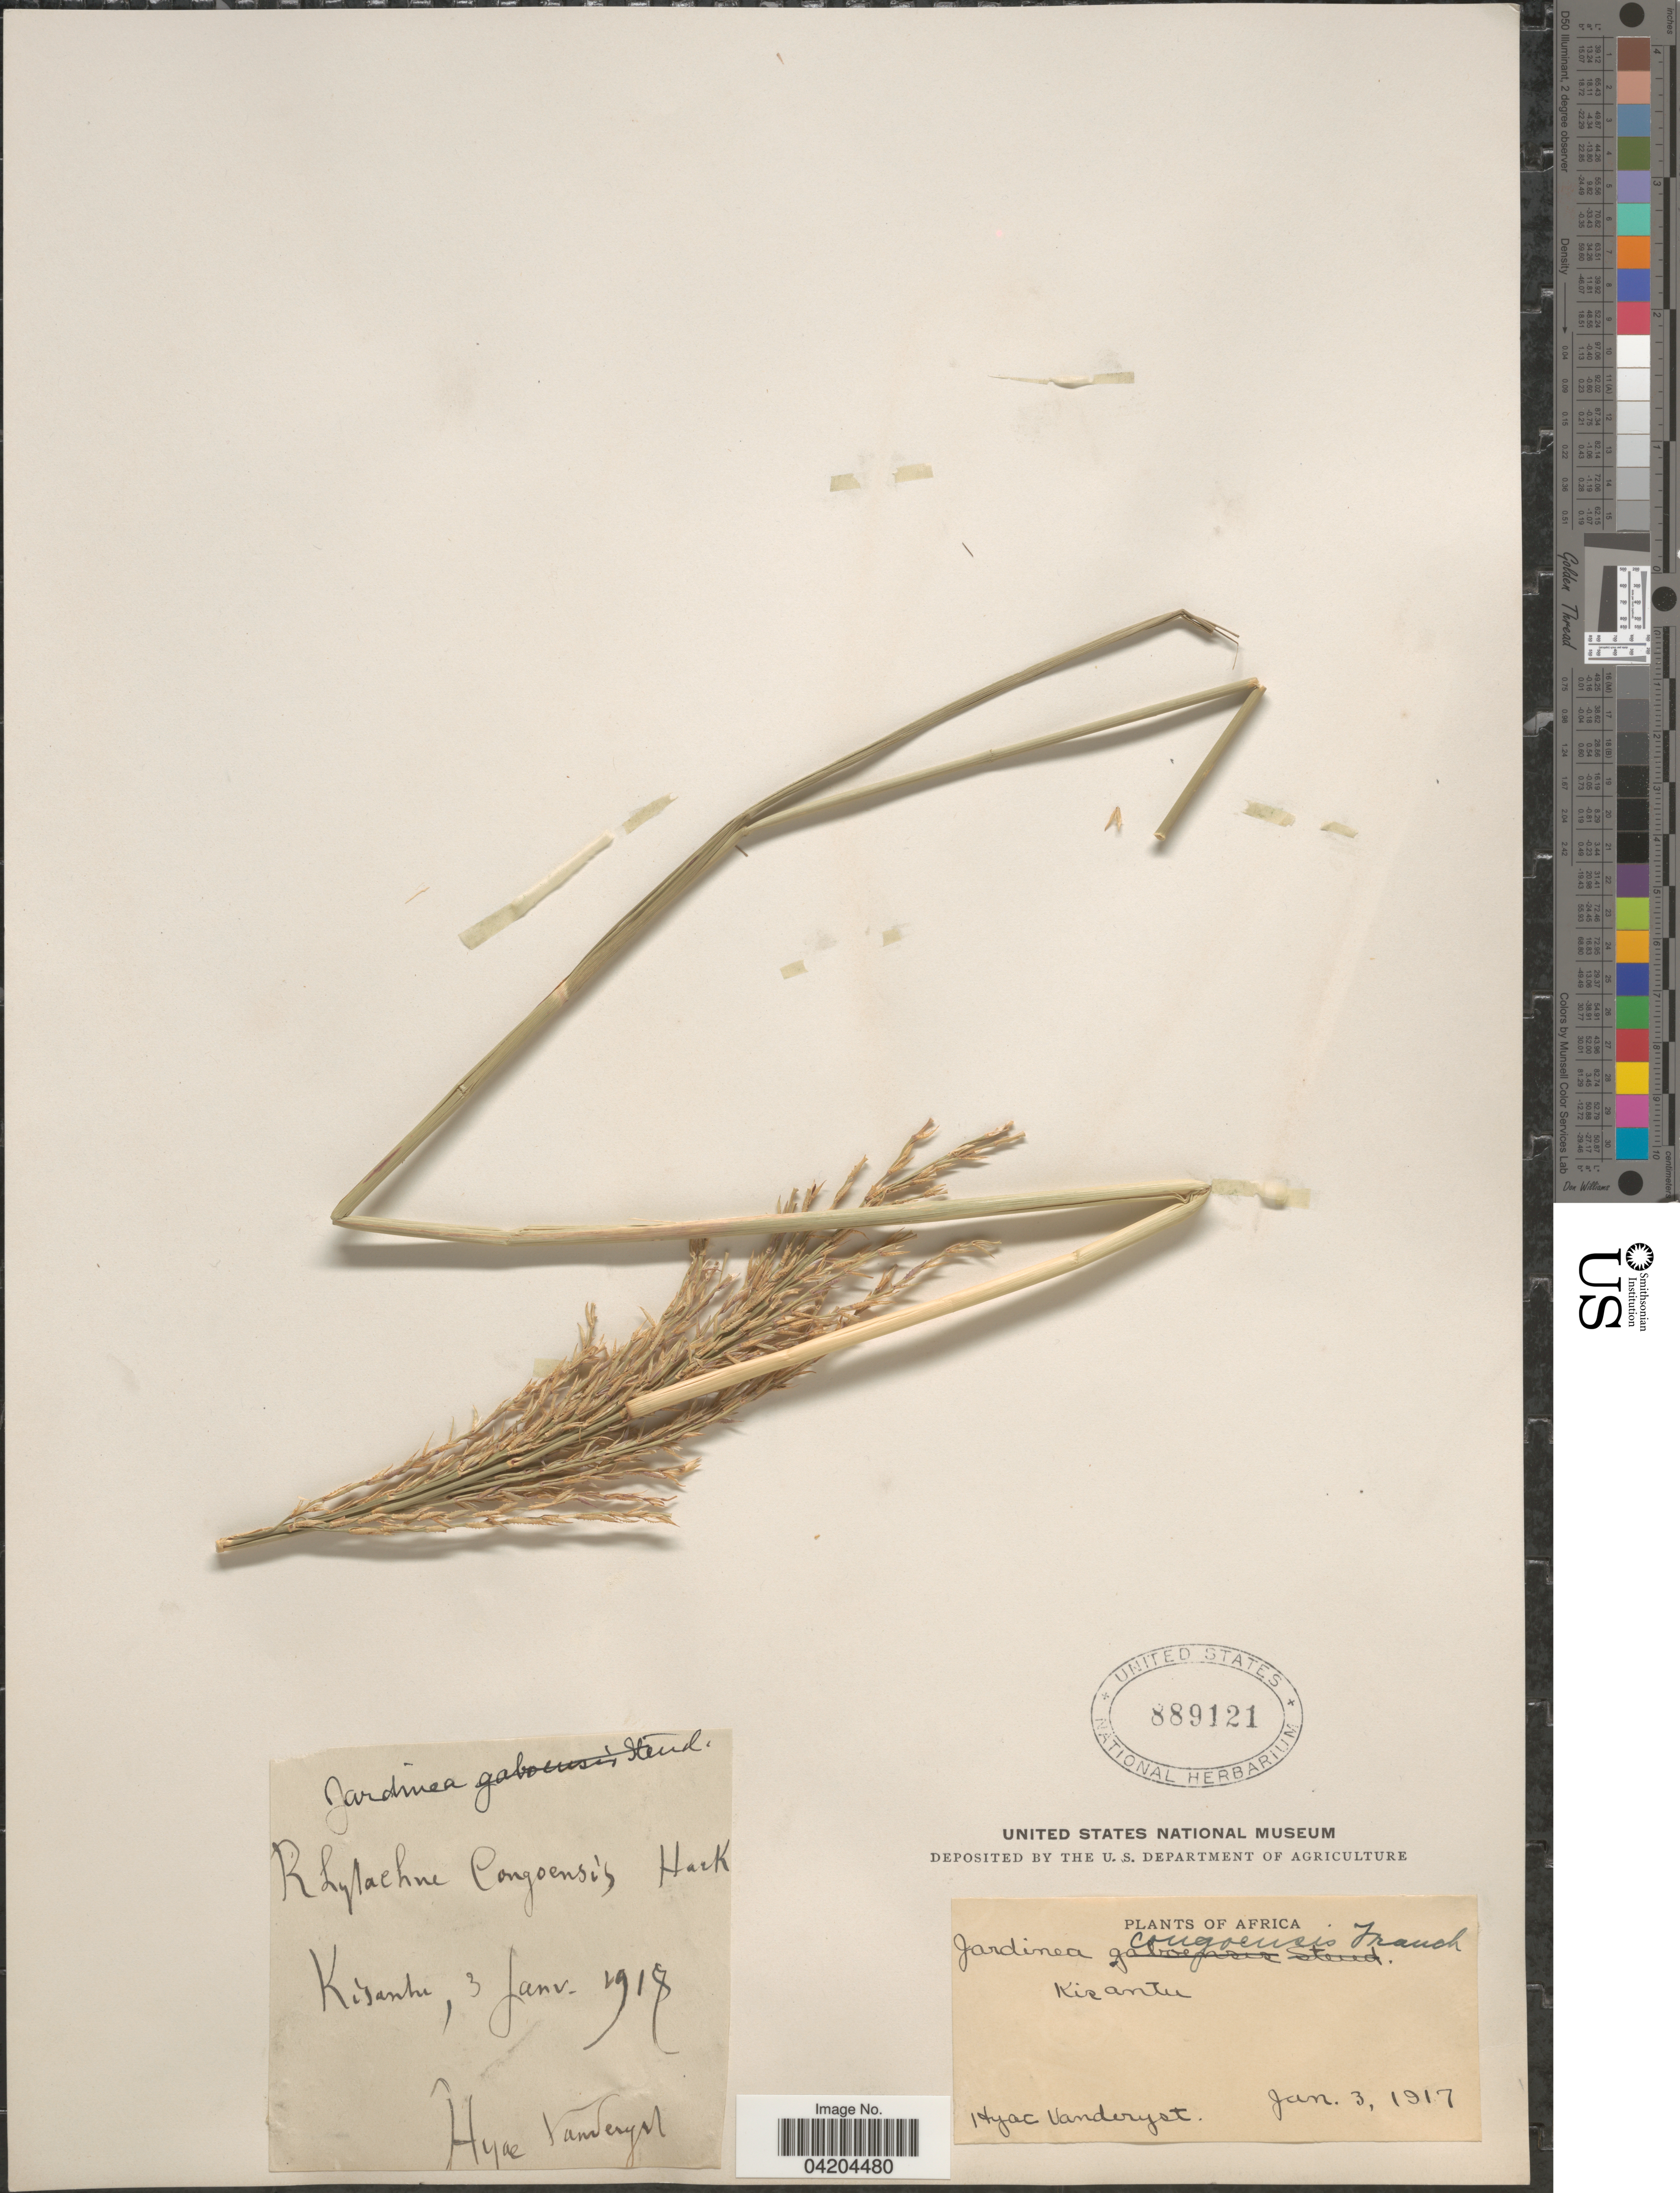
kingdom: Plantae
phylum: Tracheophyta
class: Liliopsida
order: Poales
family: Poaceae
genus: Jardinea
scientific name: Jardinea congoensis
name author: Franch. ex Hack.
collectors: H. J. R. Vanderyst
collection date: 1917-01-03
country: Congo, Democratic Republic of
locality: Africa. Kisantu.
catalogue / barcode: US 889121